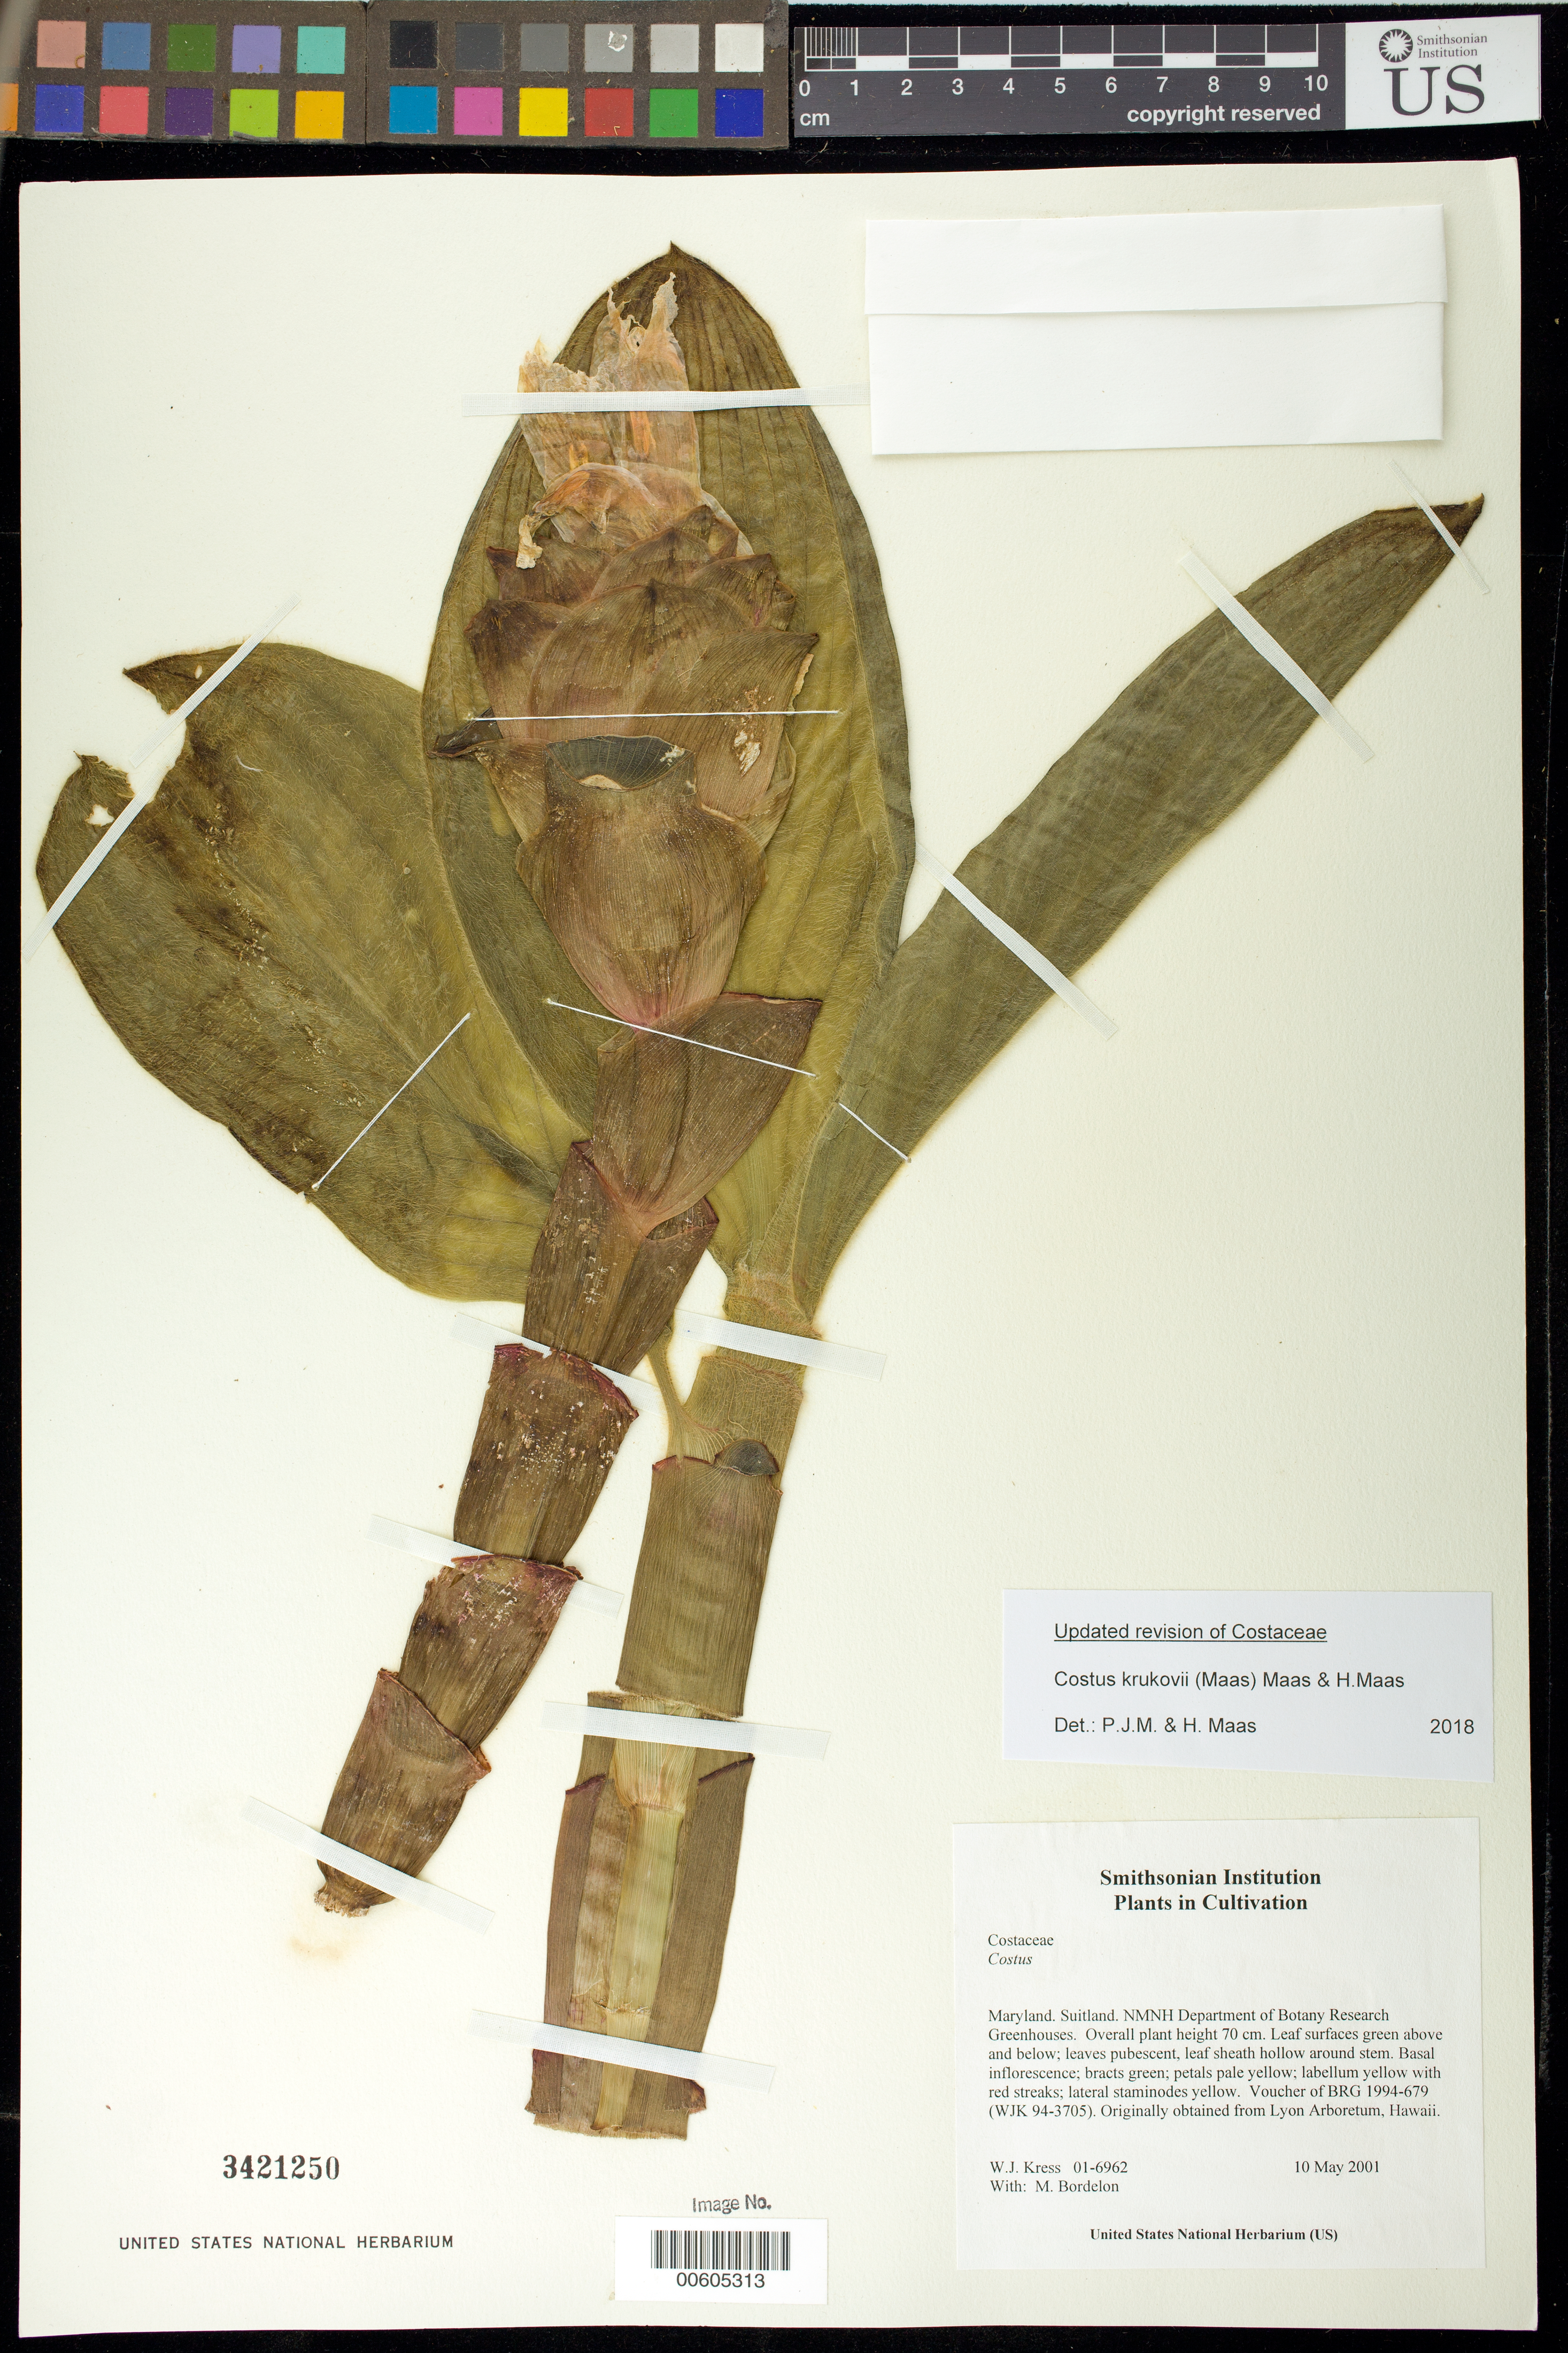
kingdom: Plantae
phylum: Tracheophyta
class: Liliopsida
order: Zingiberales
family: Costaceae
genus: Costus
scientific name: Costus krukovii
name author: (Maas) Maas & H. Maas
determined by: Maas, Paul J.; Maas, H.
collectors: W. J. Kress & M. Bordelon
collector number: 01-6962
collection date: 2001-05-10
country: United States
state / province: Maryland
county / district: Prince George's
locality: NMNH Botany Research Greenhouses. Suitland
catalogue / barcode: US 3421250